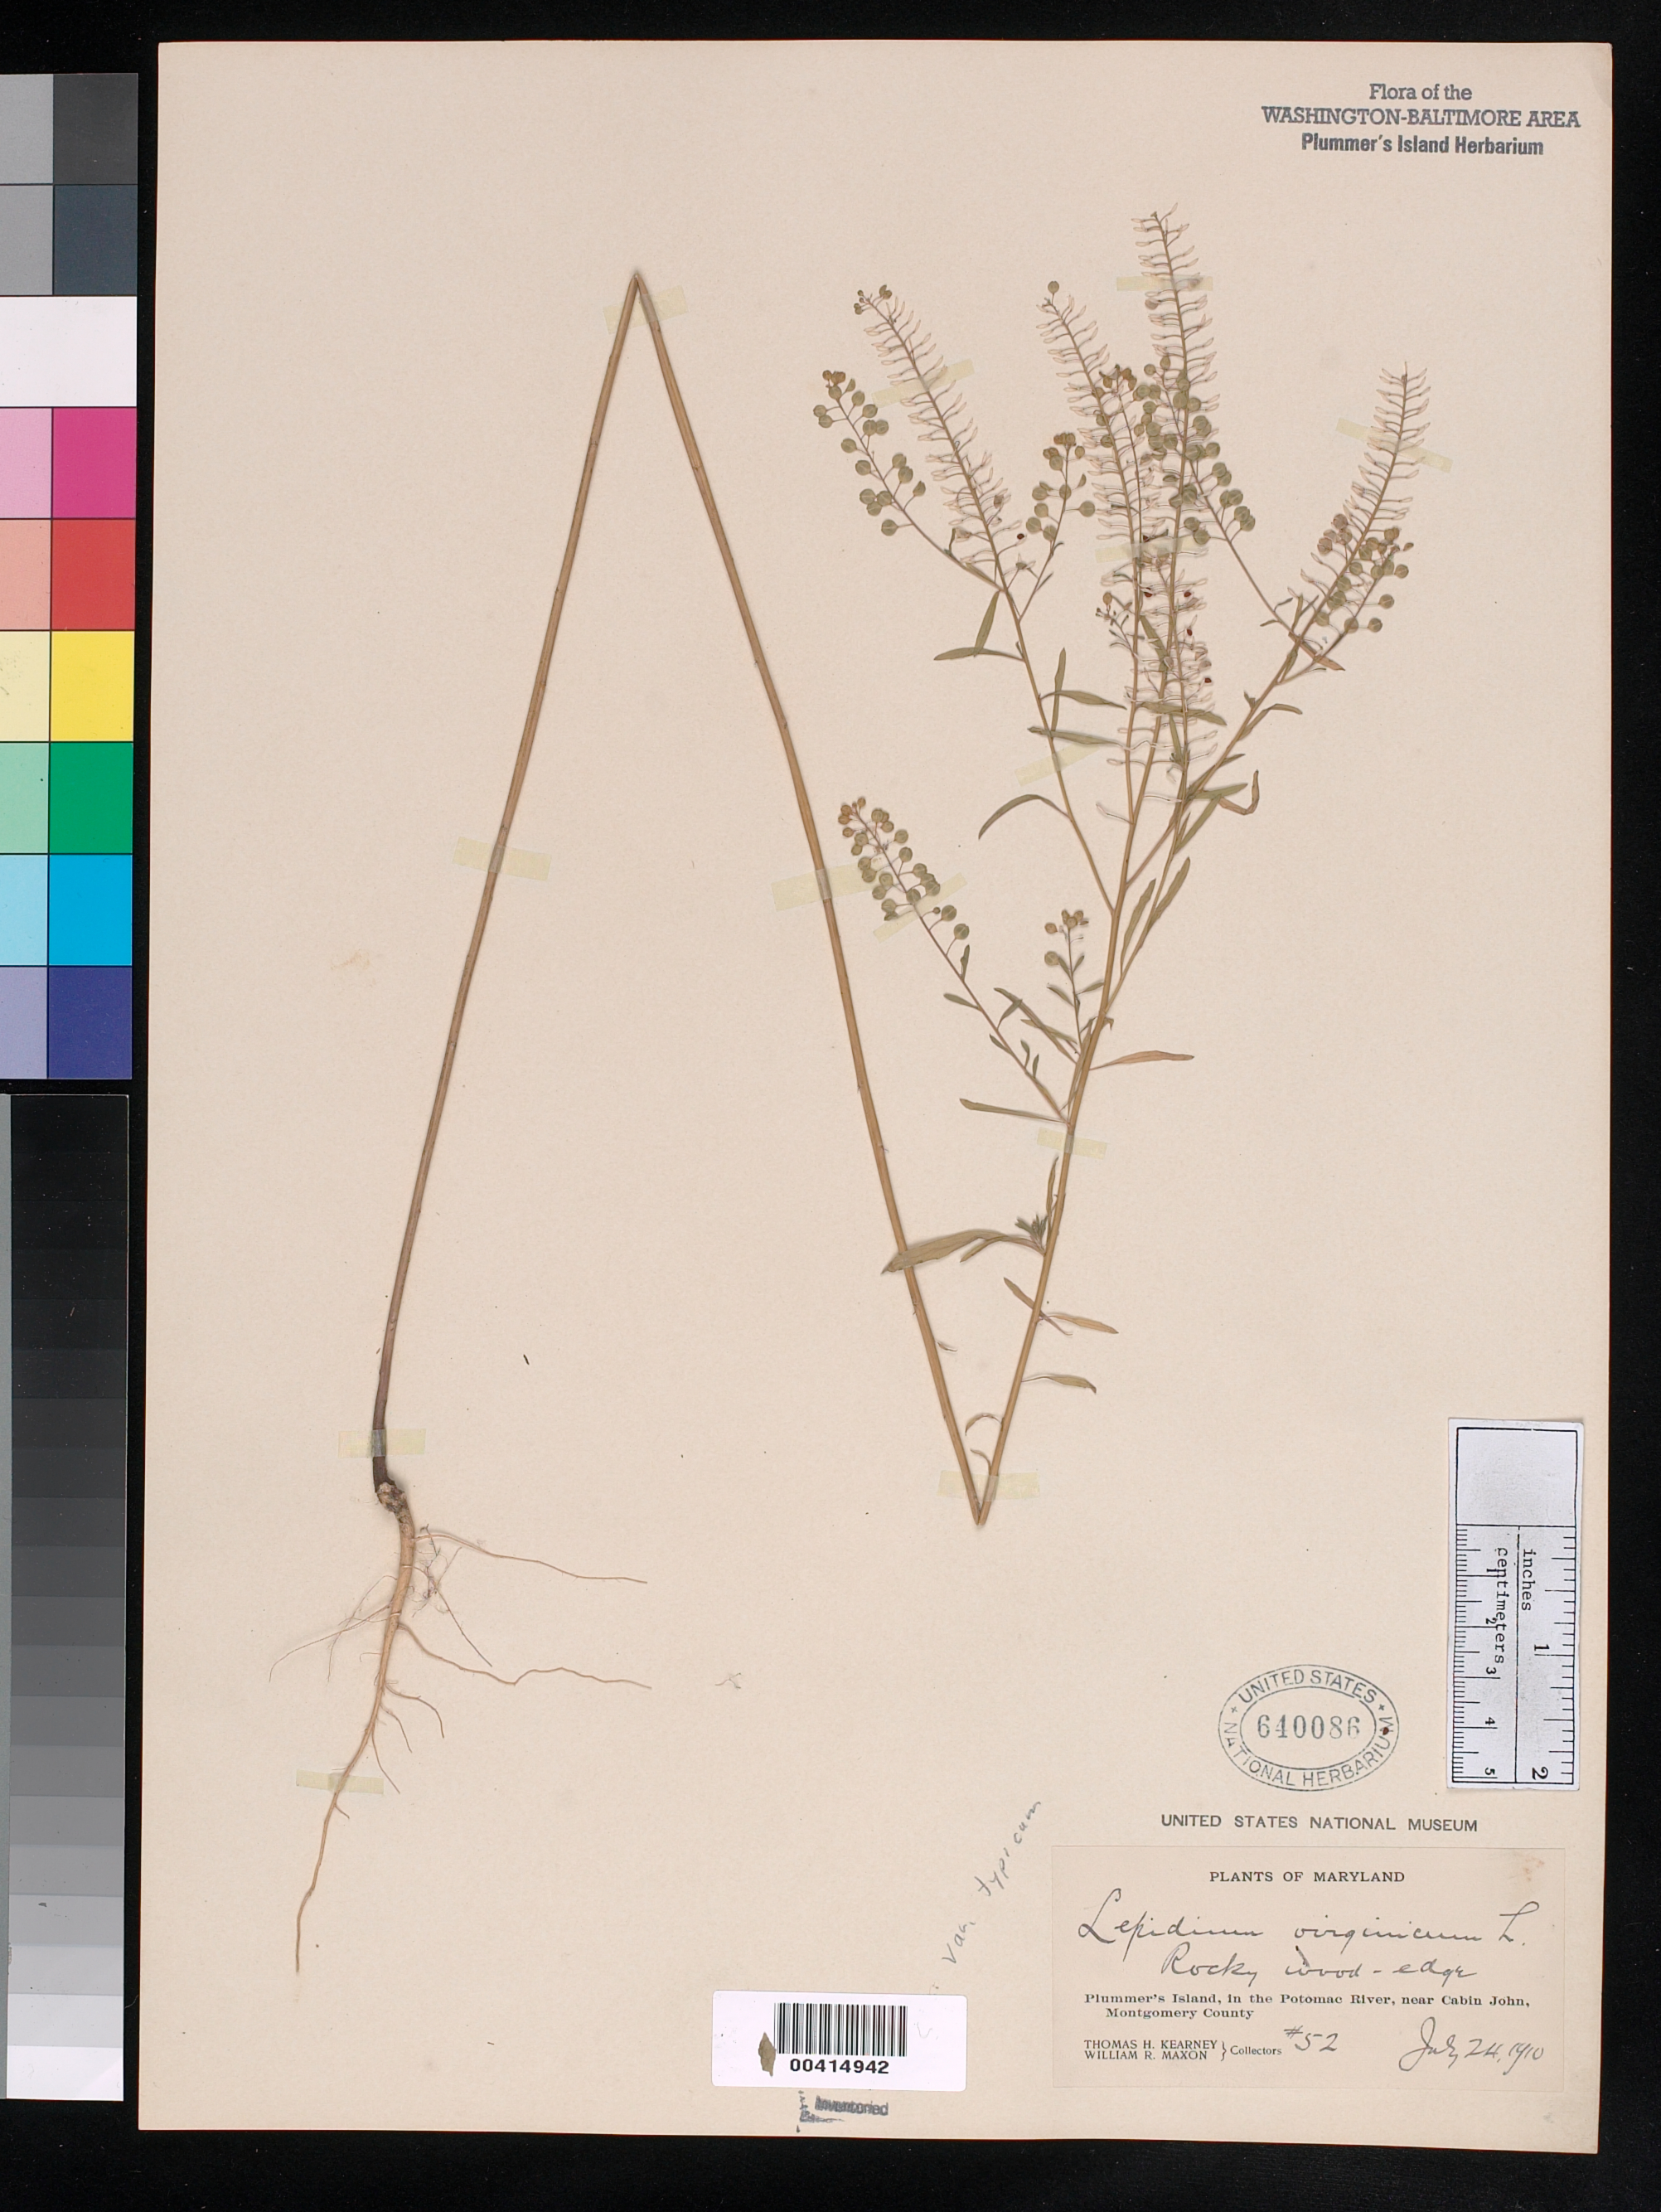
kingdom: Plantae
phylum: Tracheophyta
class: Magnoliopsida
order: Brassicales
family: Brassicaceae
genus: Lepidium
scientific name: Lepidium virginicum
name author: L.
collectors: T. H. Kearney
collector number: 52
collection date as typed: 24 Jul 1910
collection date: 1910-07-24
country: United States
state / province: Maryland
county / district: Montgomery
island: Plummers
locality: Plummer's Island C. & O. Canal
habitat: Rocky wood-edge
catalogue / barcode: US 640086